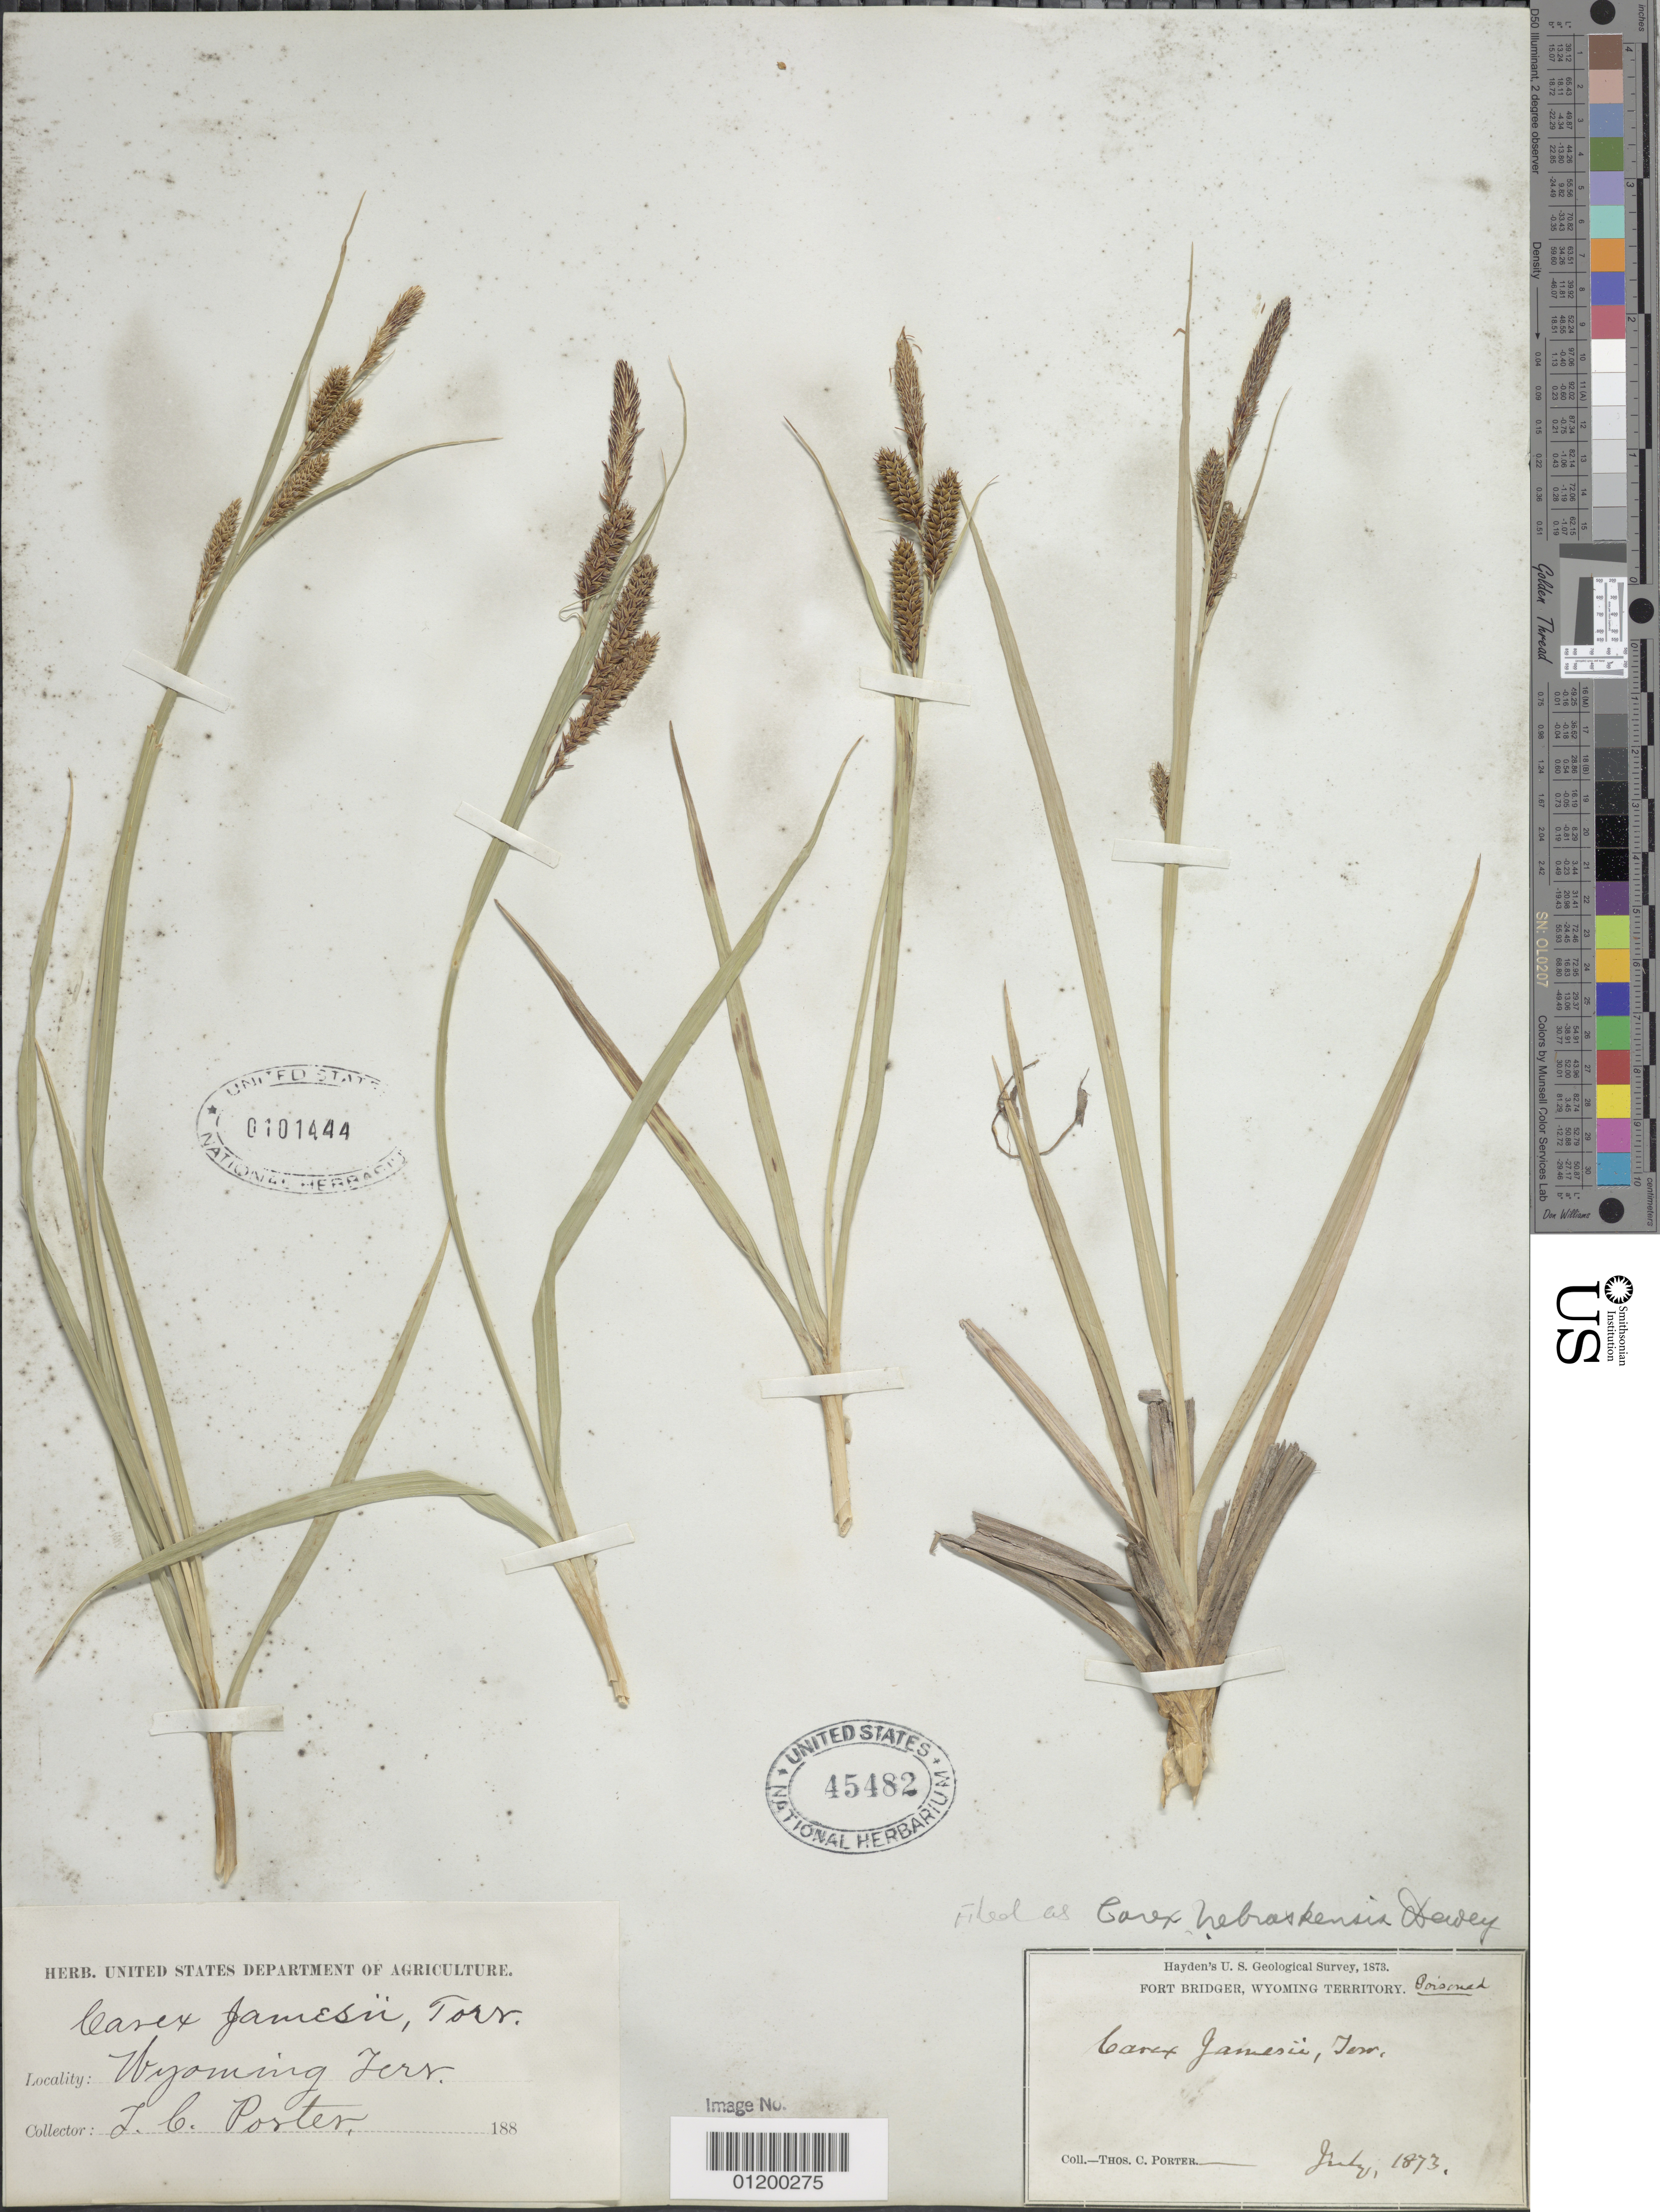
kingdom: Plantae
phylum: Tracheophyta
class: Liliopsida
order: Poales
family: Cyperaceae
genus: Carex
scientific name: Carex nebrascensis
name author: Dewey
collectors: T. C. Porter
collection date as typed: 188-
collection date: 1873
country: United States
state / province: Wyoming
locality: Wyoming Terr.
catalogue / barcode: US 101444